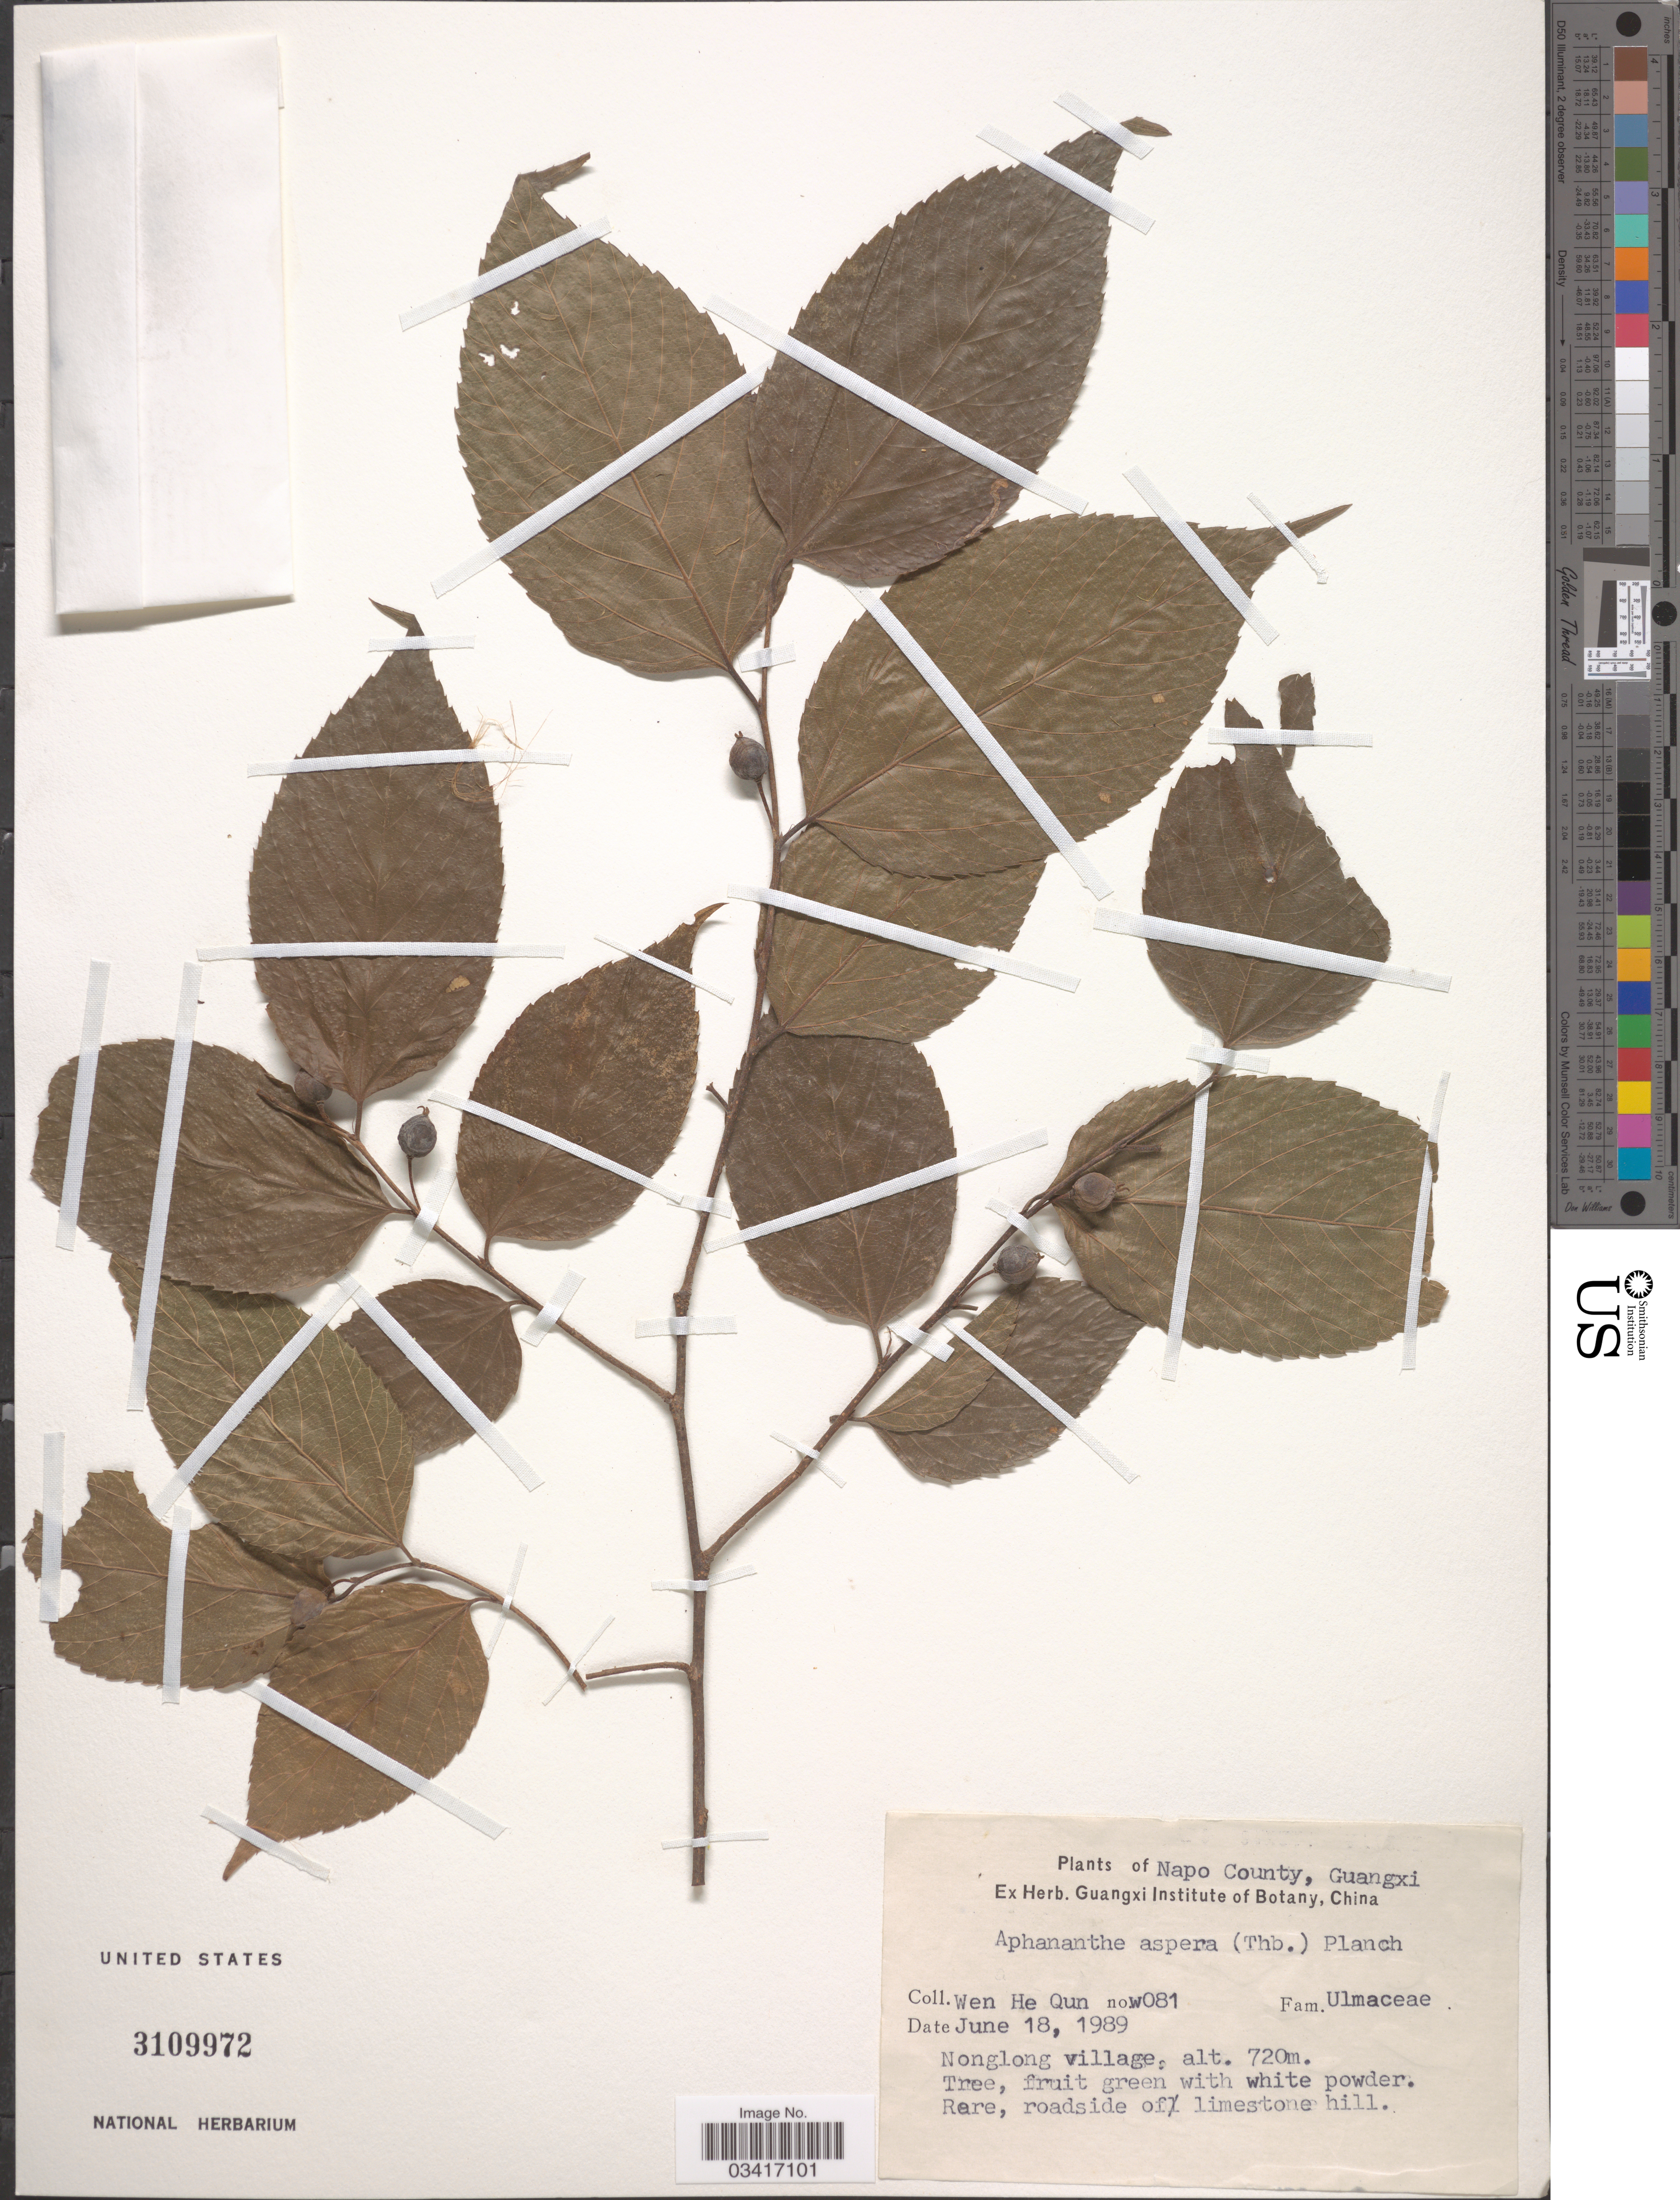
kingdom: Plantae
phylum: Tracheophyta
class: Magnoliopsida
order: Rosales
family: Cannabaceae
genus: Aphananthe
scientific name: Aphananthe aspera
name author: Planch.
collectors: W. Qun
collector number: w081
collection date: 1989-06-18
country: China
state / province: Guangxi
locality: Napo County. Nonglong village.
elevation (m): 720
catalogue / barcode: US 3109972